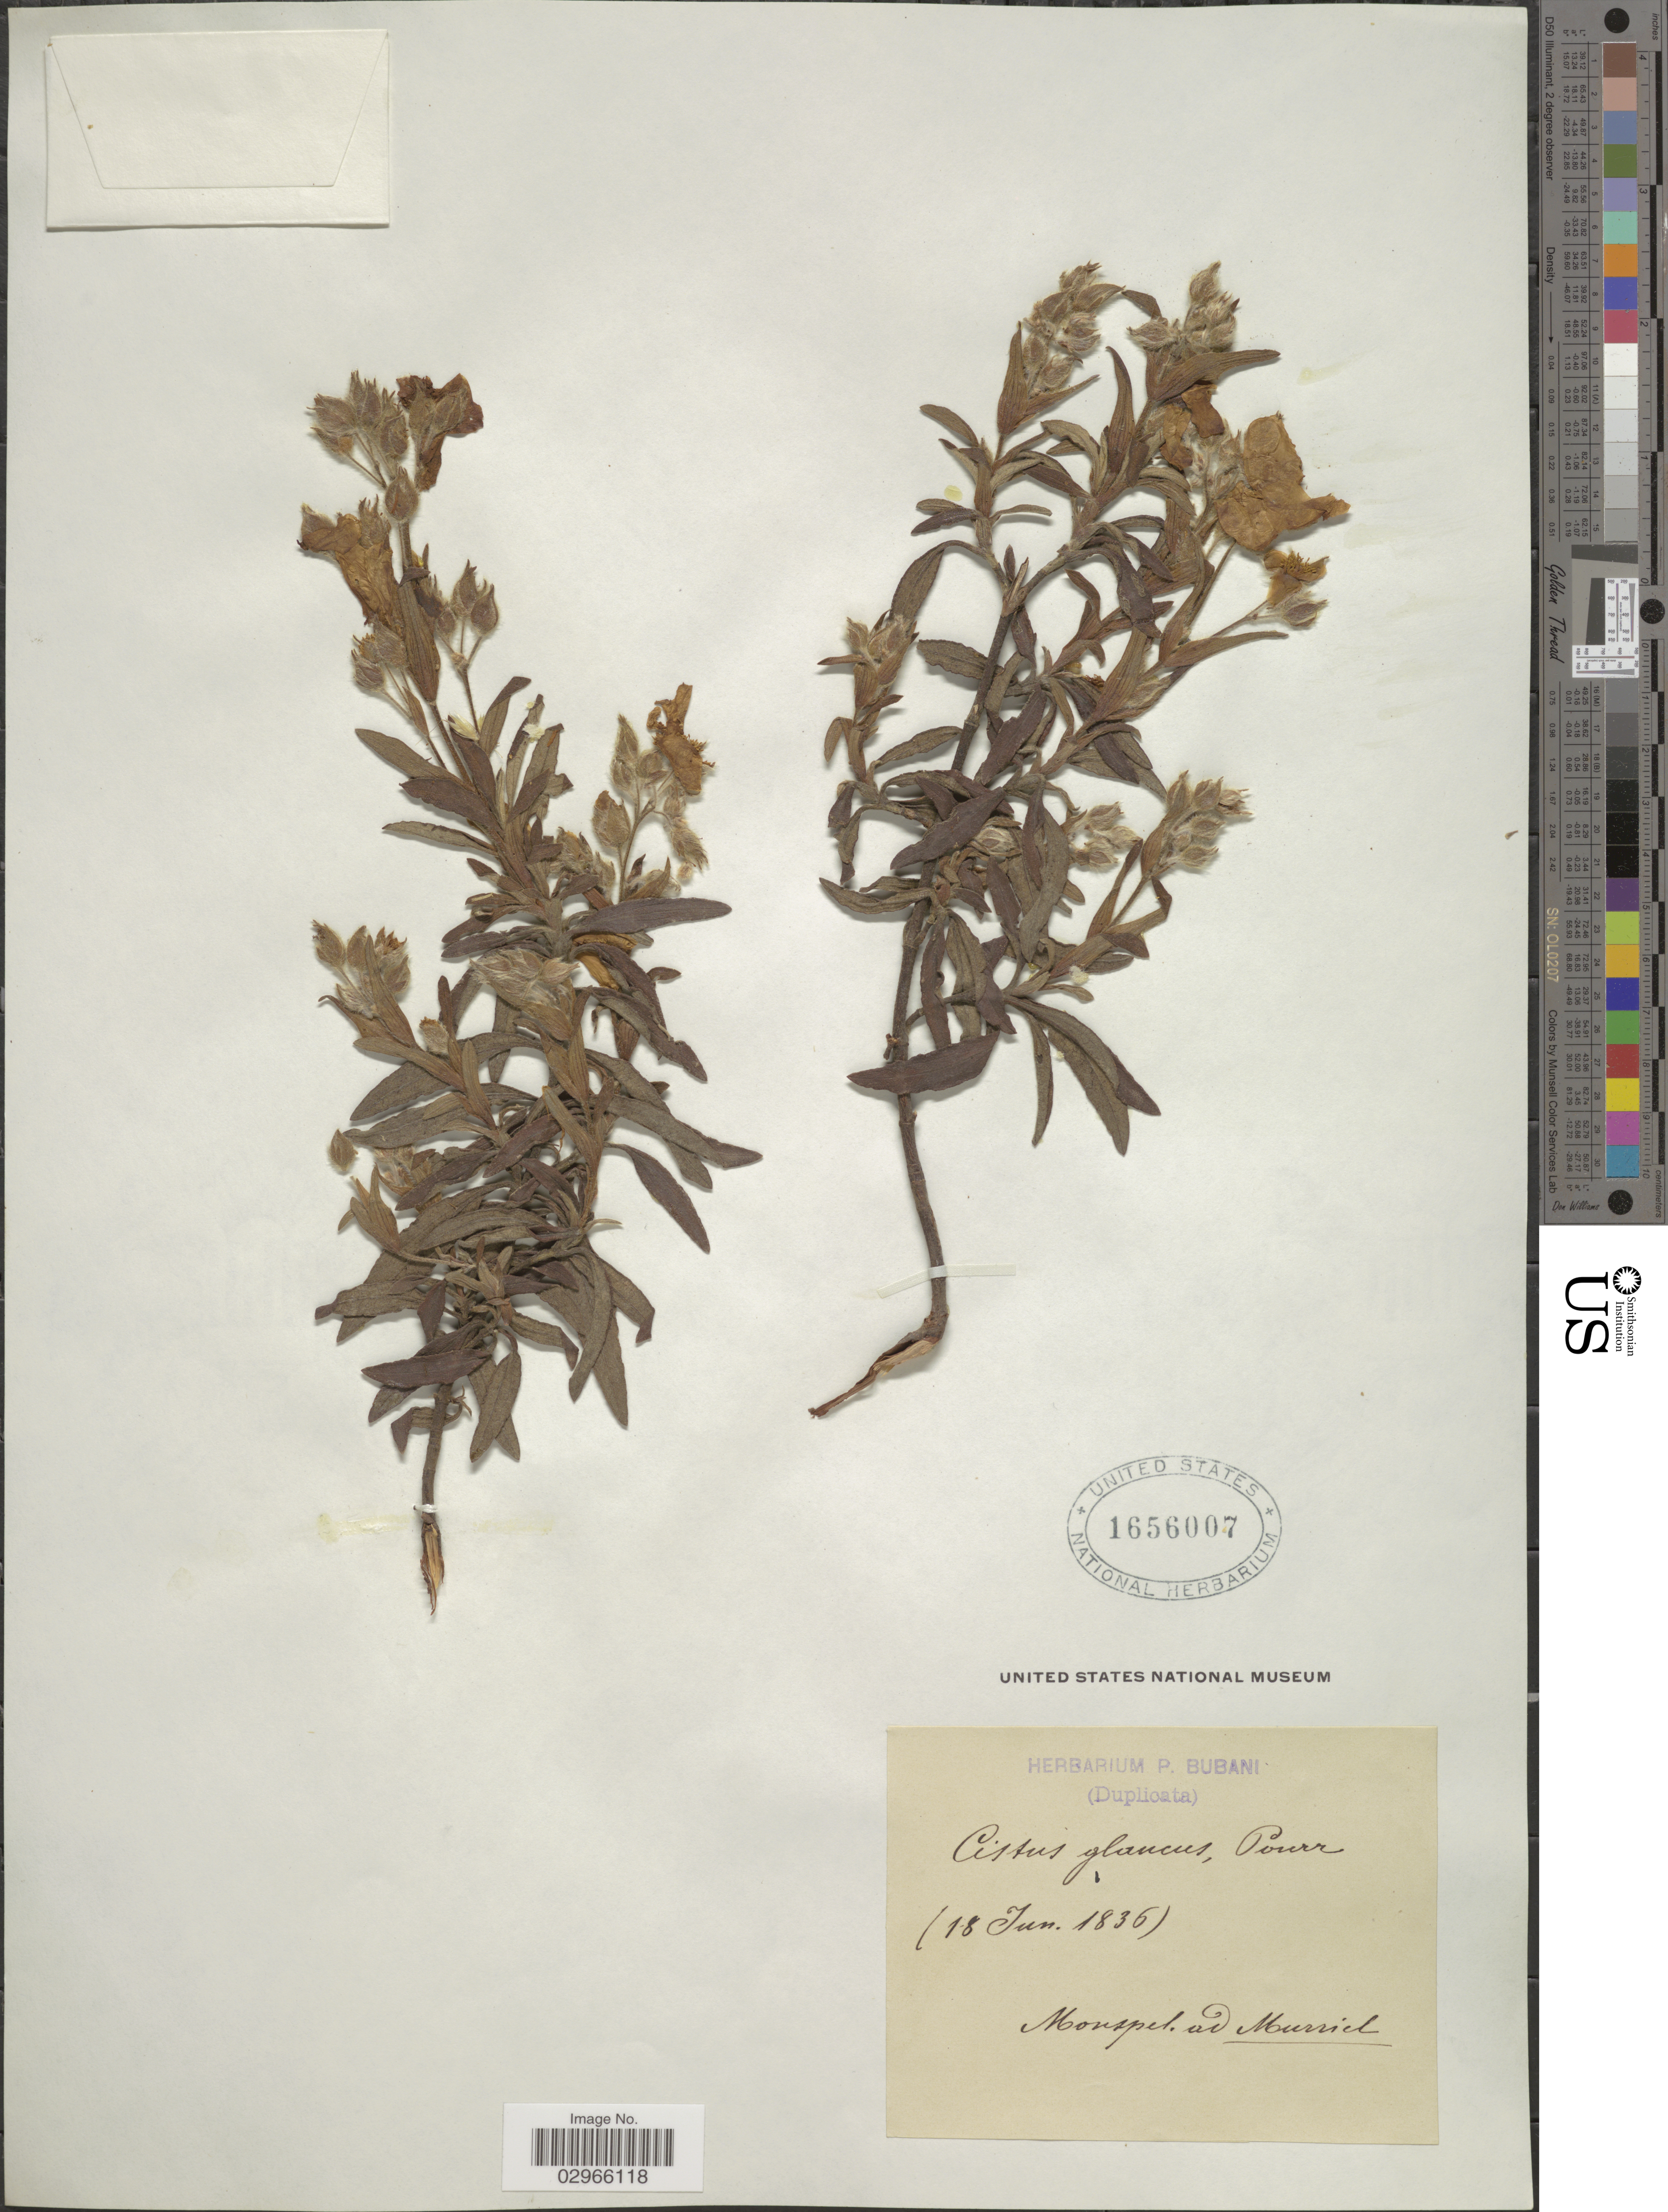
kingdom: Plantae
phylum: Tracheophyta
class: Magnoliopsida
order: Malvales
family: Cistaceae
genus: Cistus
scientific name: Cistus glaucus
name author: Desf.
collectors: ex herb. P. Bubani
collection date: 1836-06-18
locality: Monspel. ad Murriel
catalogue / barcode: US 1656007